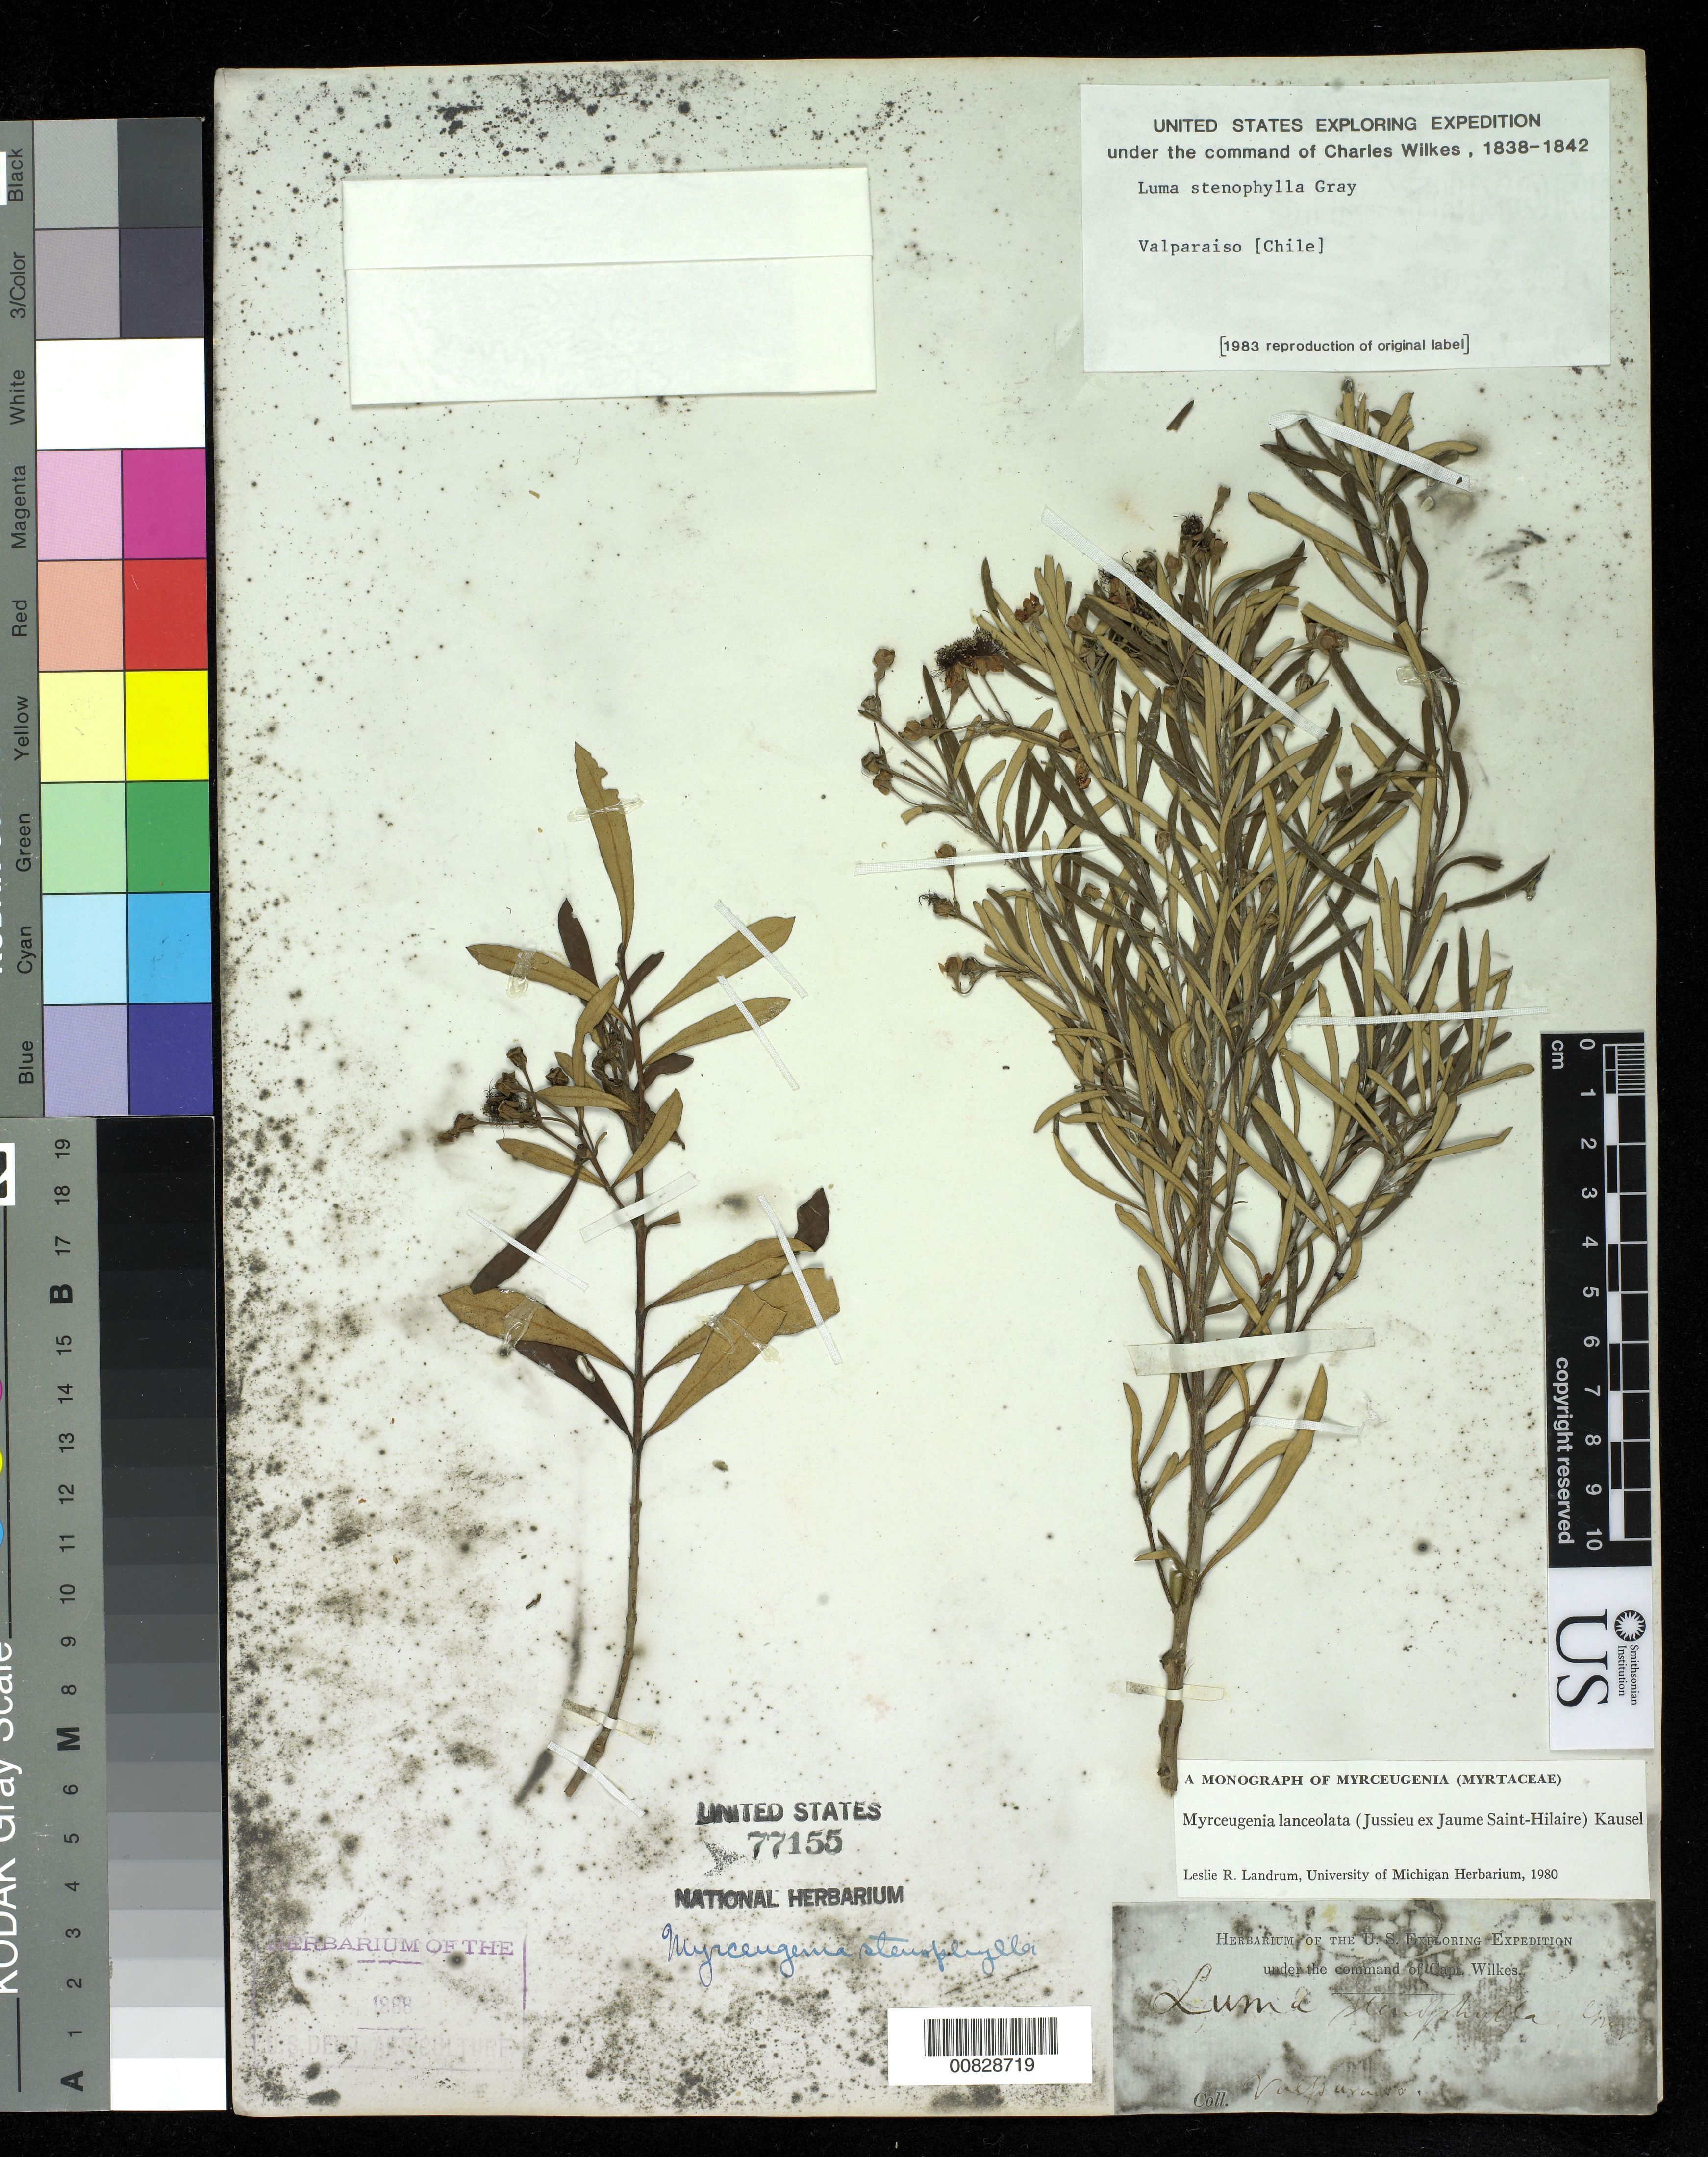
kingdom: Plantae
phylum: Tracheophyta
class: Magnoliopsida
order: Myrtales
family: Myrtaceae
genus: Myrceugenia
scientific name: Myrceugenia lanceolata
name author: (Juss. ex J. St.-Hil.) Kausel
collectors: Wilkes Explor. Exped.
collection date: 1838/1842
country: Chile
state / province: Valparaíso (V)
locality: Valparaiso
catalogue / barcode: US 77155